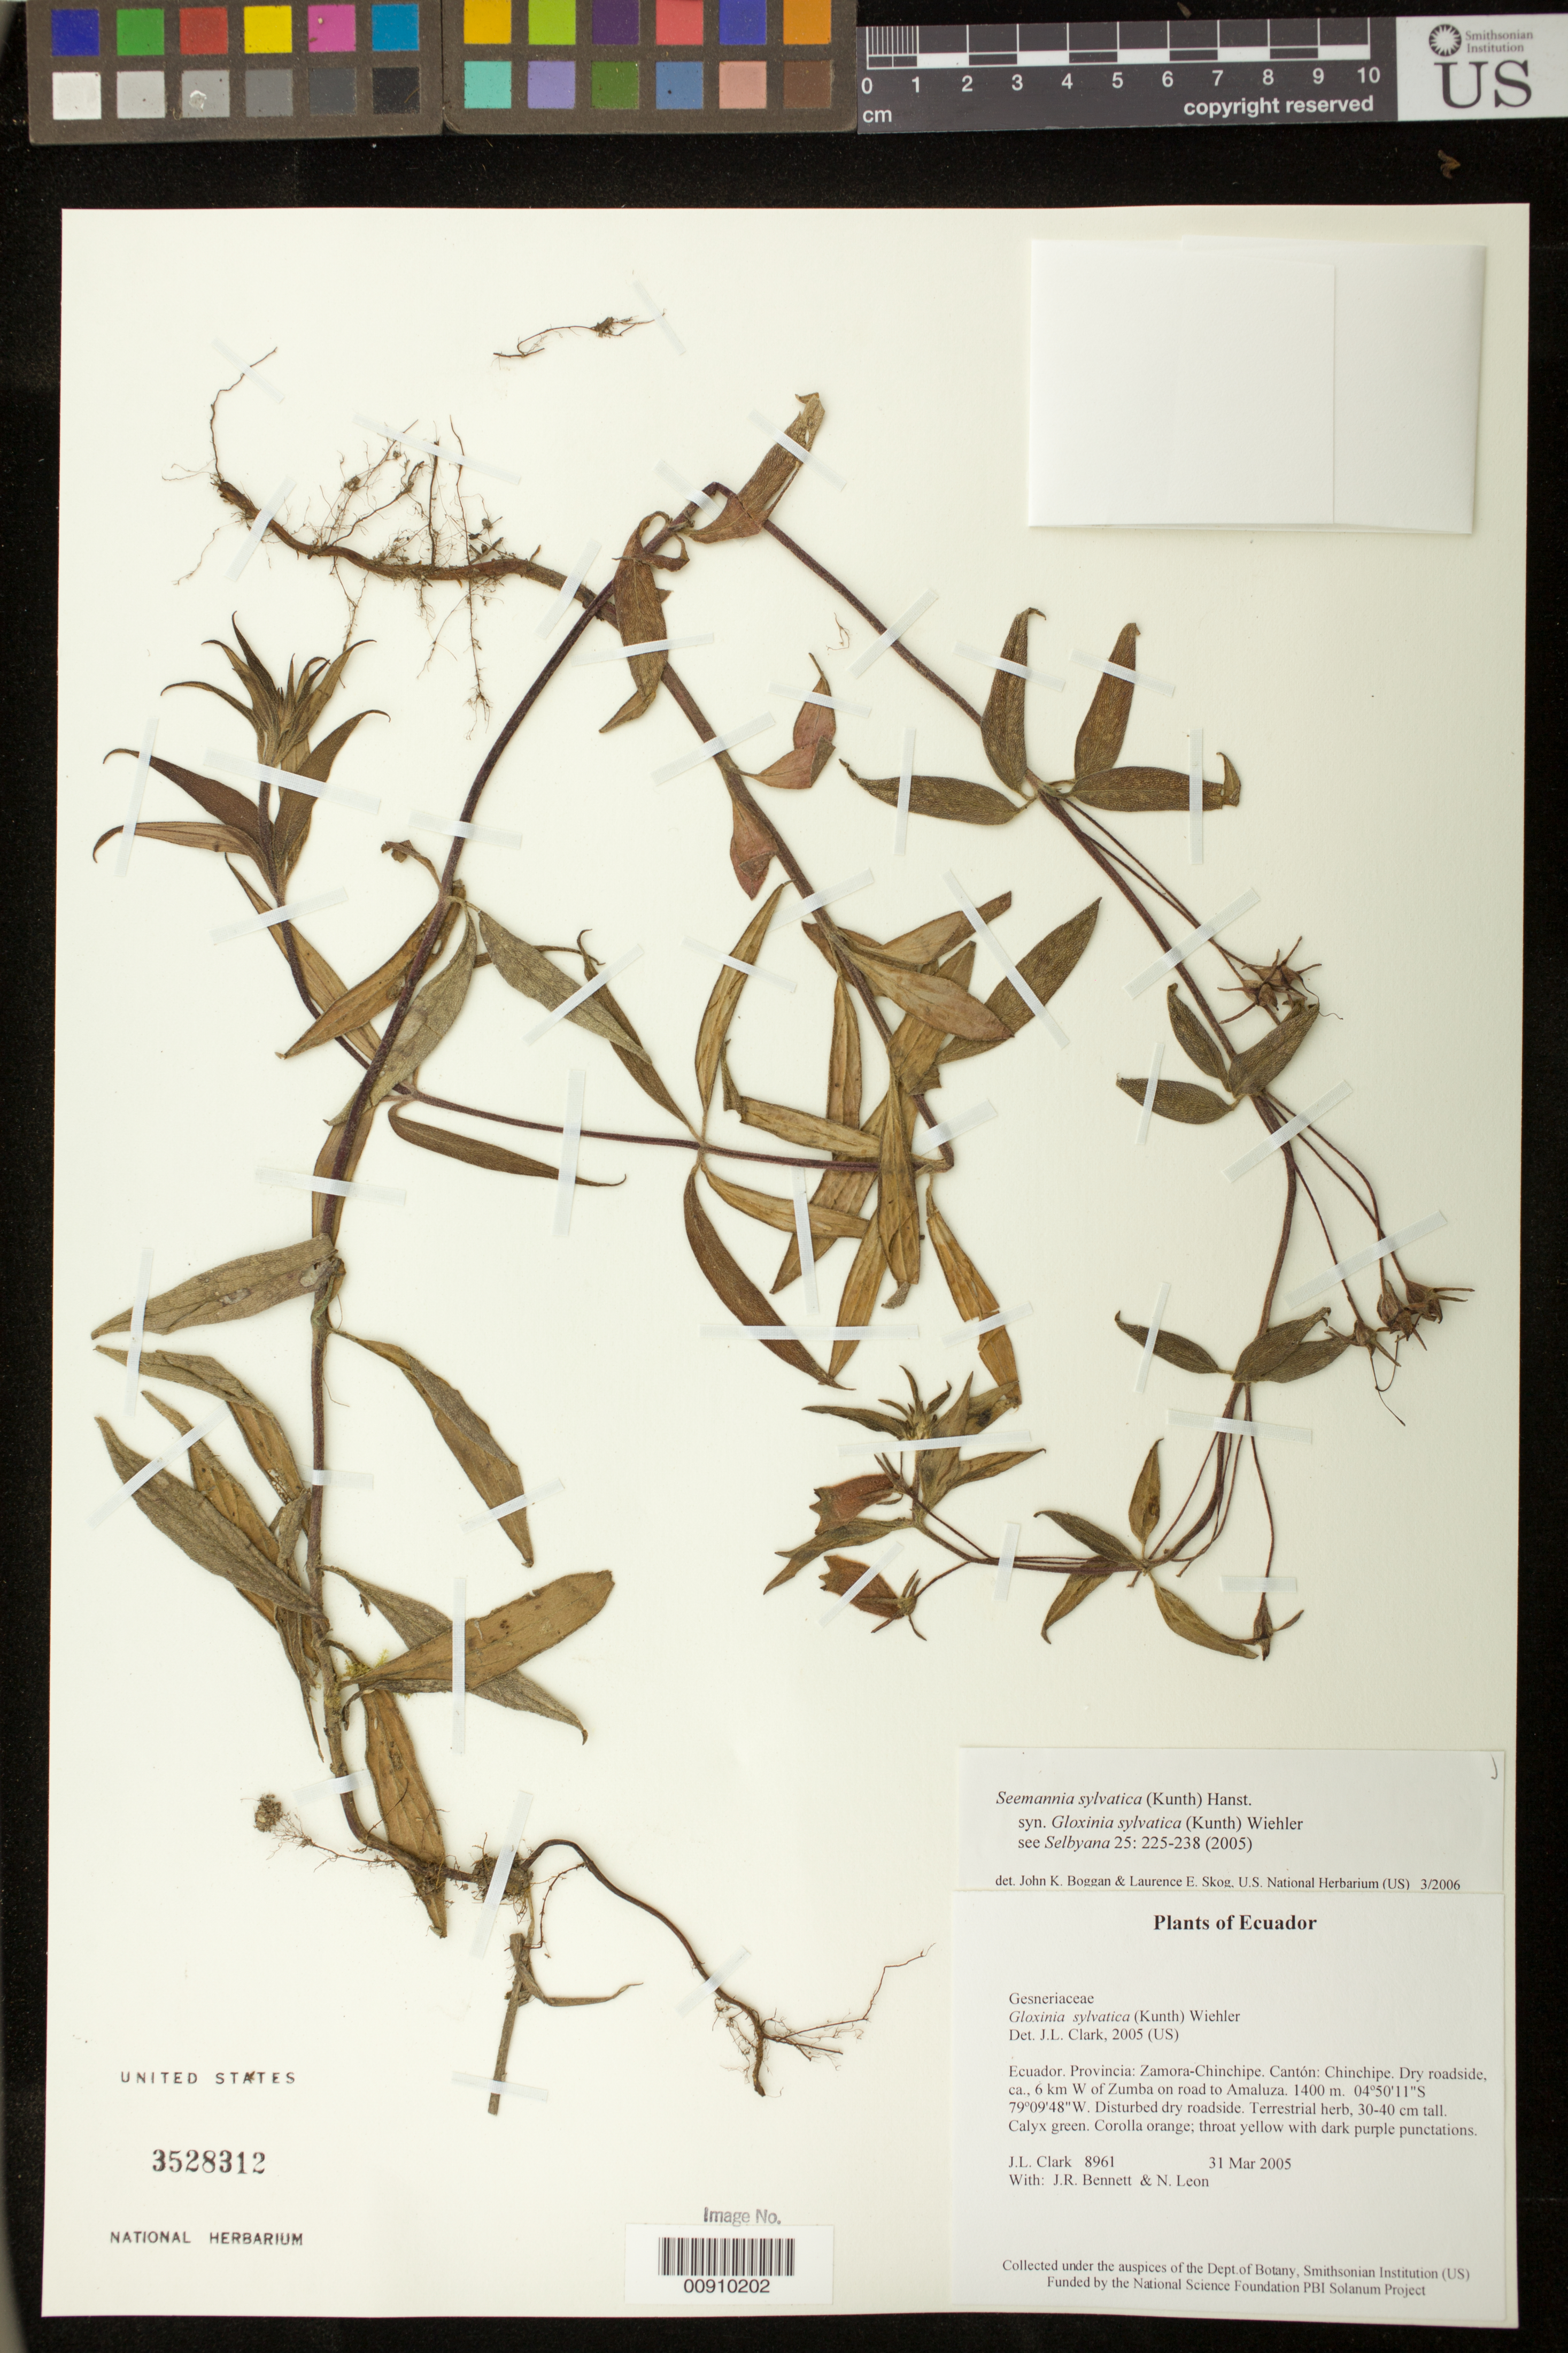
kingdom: Plantae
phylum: Tracheophyta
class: Magnoliopsida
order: Lamiales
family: Gesneriaceae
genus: Seemannia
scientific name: Seemannia sylvatica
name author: (Kunth) Hanst.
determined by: Boggan, J. K.; Skog, L. E.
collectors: J. L. Clark, J. R. Bennett & N. Leon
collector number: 8961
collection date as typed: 31 Mar 2005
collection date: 2005-03-31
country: Ecuador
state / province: Zamora-Chinchipe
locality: Chinchipe. Dry roadside, ca., 6 km W of Zumba on road to Amaluza.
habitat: Disturbed dry roadside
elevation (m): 1400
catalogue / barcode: US 3528312